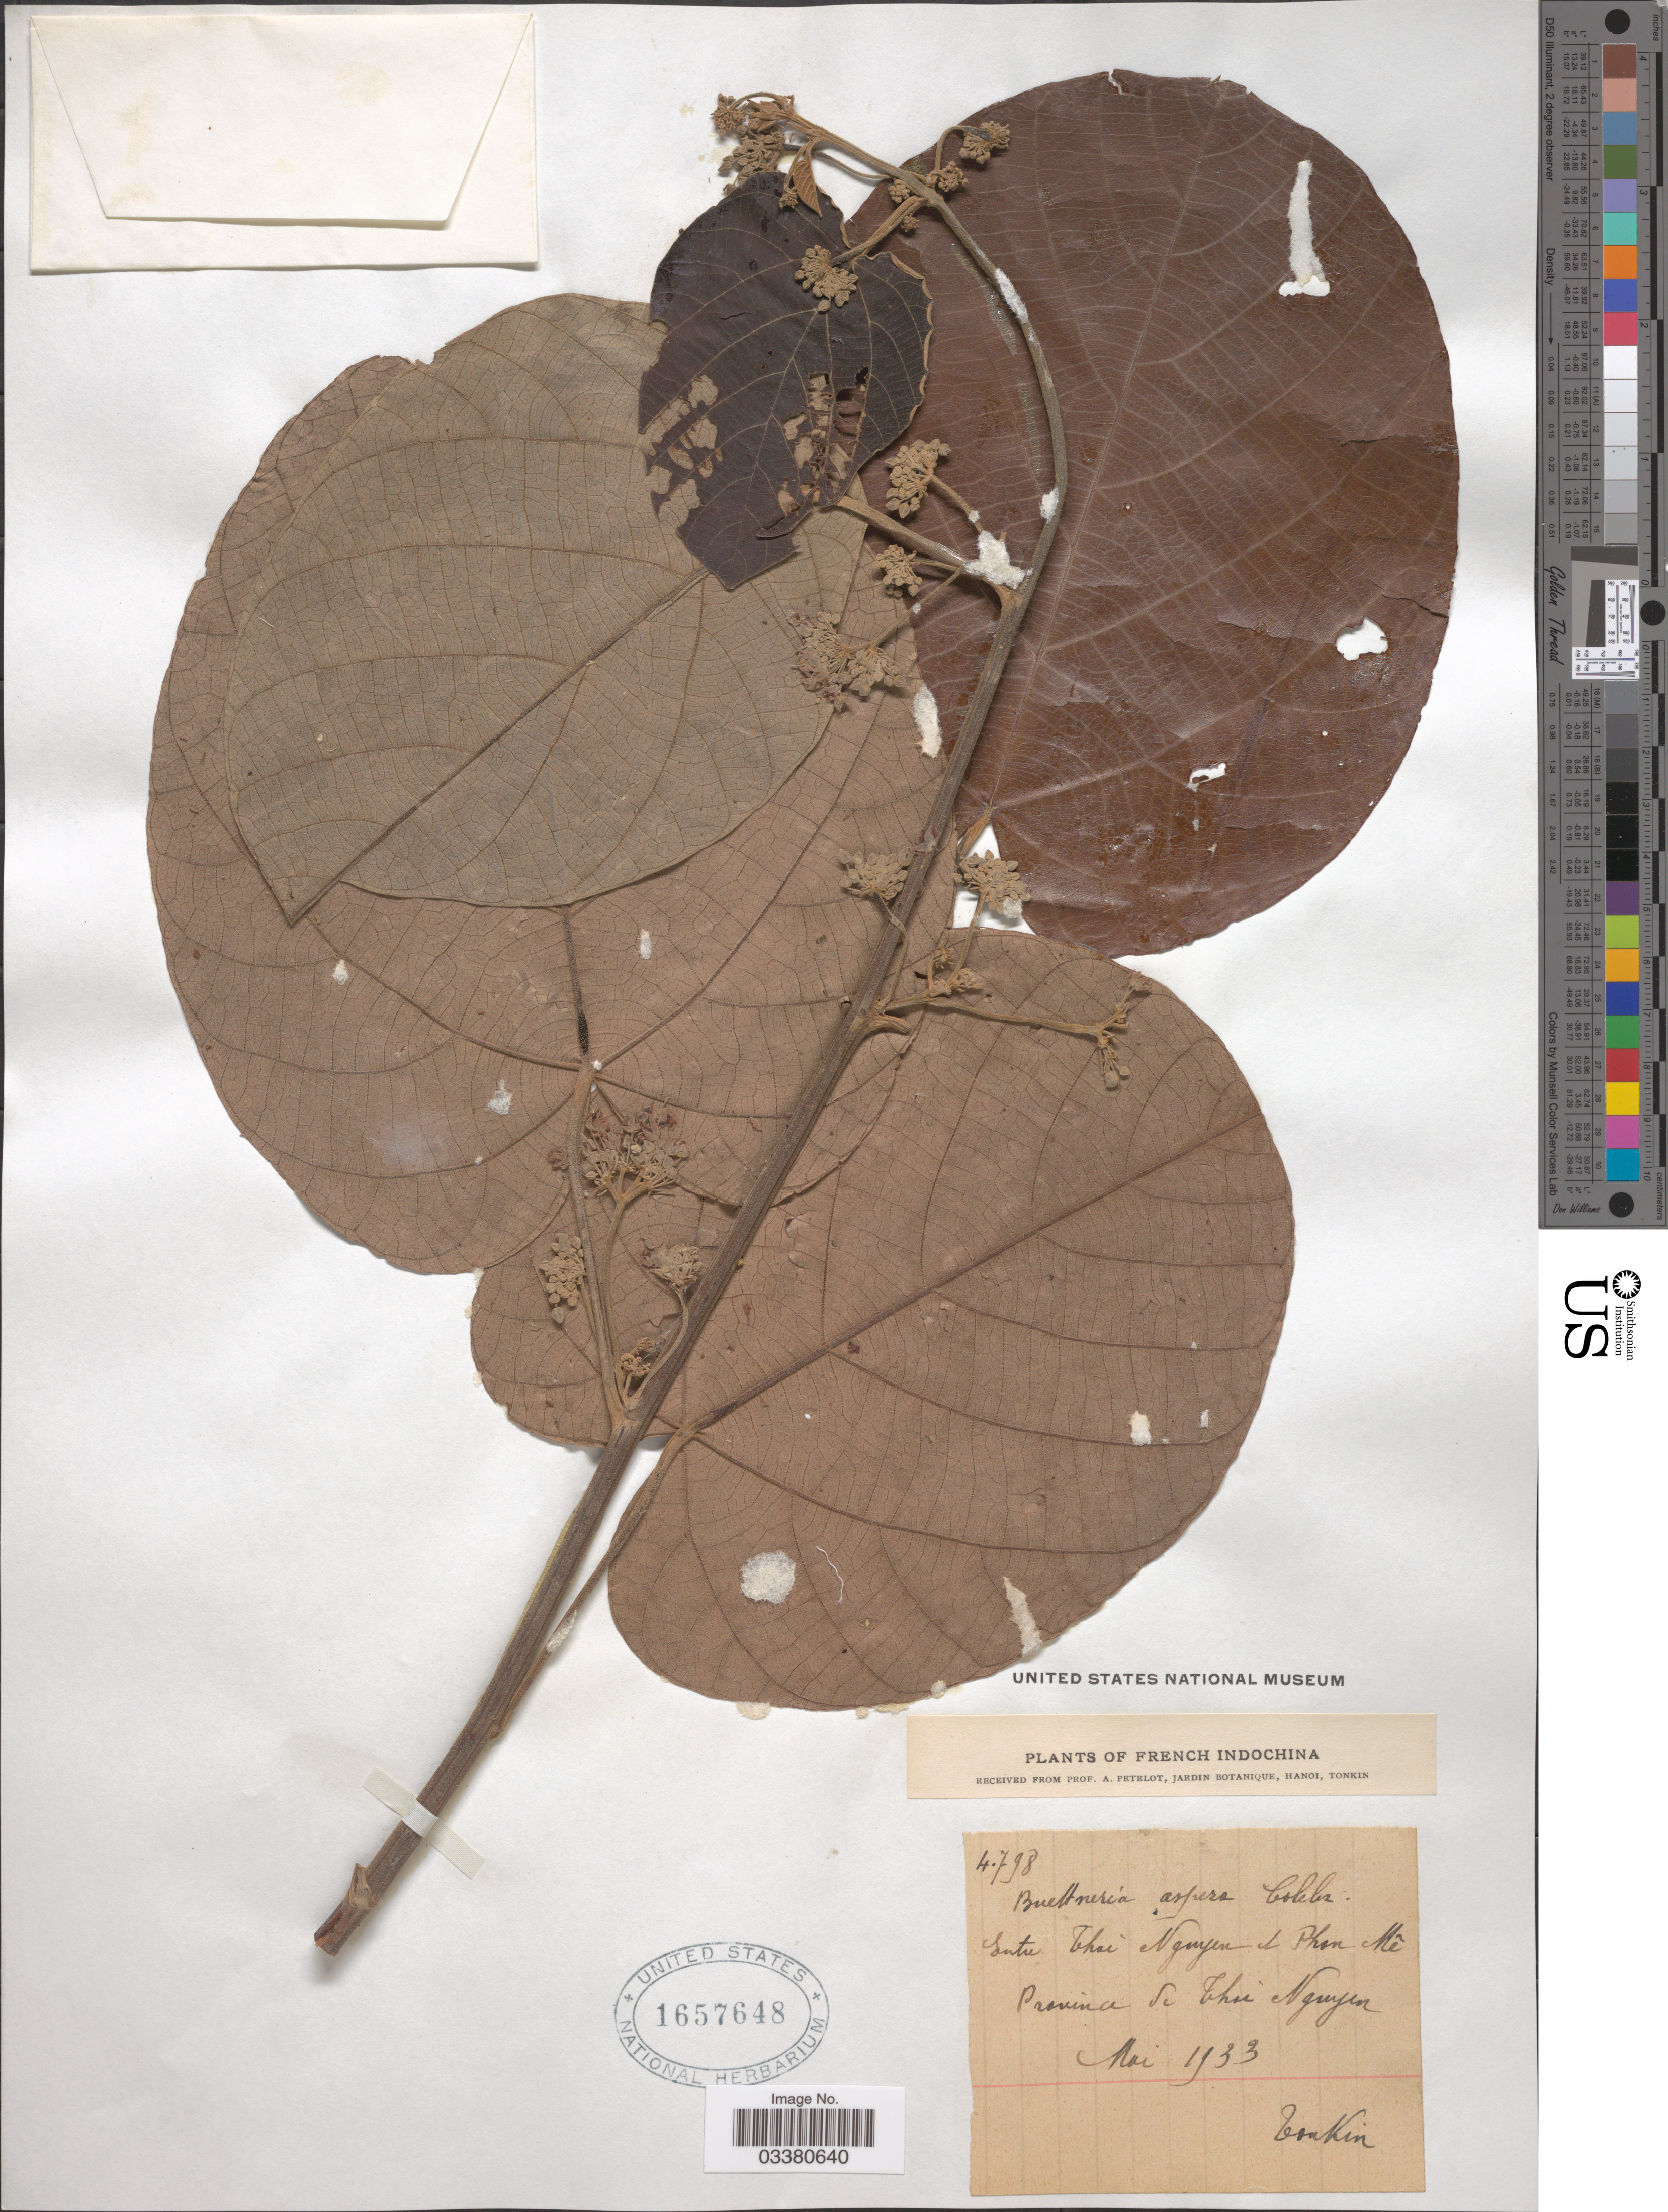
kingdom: Plantae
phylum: Tracheophyta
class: Magnoliopsida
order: Malvales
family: Malvaceae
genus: Byttneria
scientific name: Byttneria grandifolia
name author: DC.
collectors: A. Petelot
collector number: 4798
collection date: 1933-05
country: Vietnam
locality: French Indochina. Entre Thai Nguyen et Phan Mé. Province du Thai Nguyen.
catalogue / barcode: US 1657648